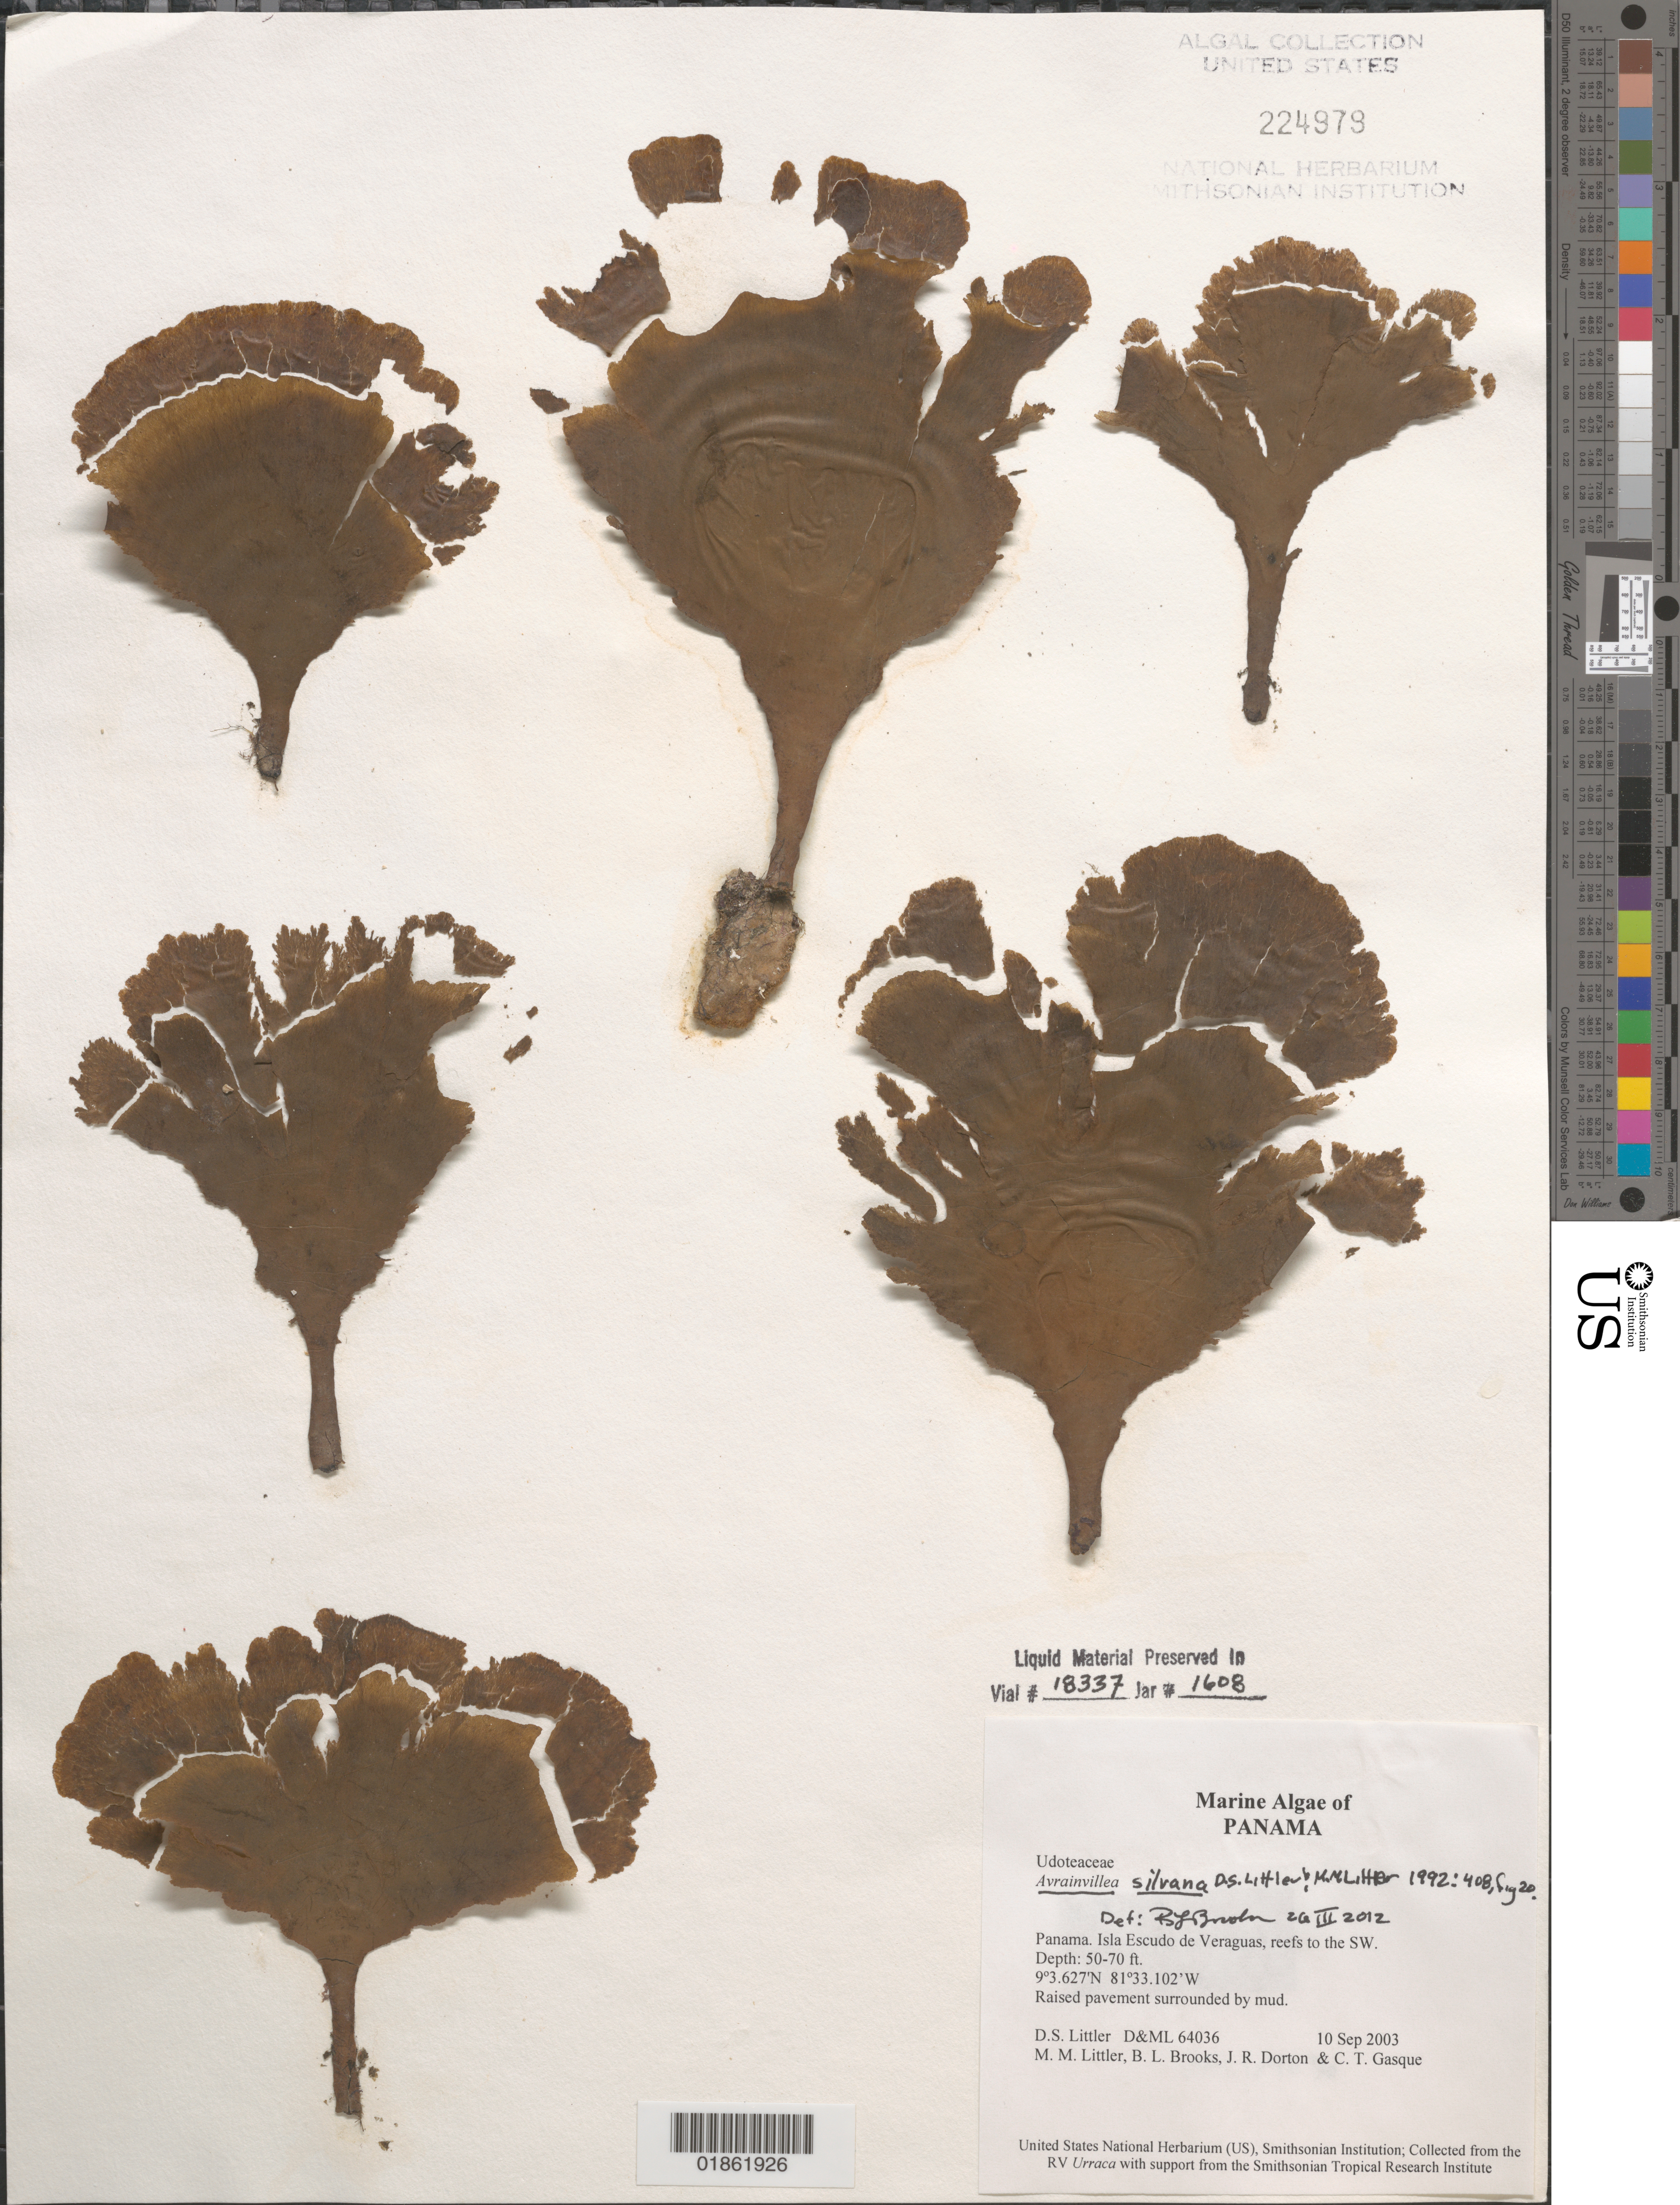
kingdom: Plantae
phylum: Chlorophyta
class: Ulvophyceae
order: Bryopsidales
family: Dichotomosiphonaceae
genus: Avrainvillea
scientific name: Avrainvillea sp.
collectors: M. M. Littler, D. S. Littler & B. Brooks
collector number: D&ML 64036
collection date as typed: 10 Sep 2003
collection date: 2003-09-10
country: Panama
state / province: Bocas del Toro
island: Escudo de Veraguas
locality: Reefs to southeast of Escudo de Veraguas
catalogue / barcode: US 224979